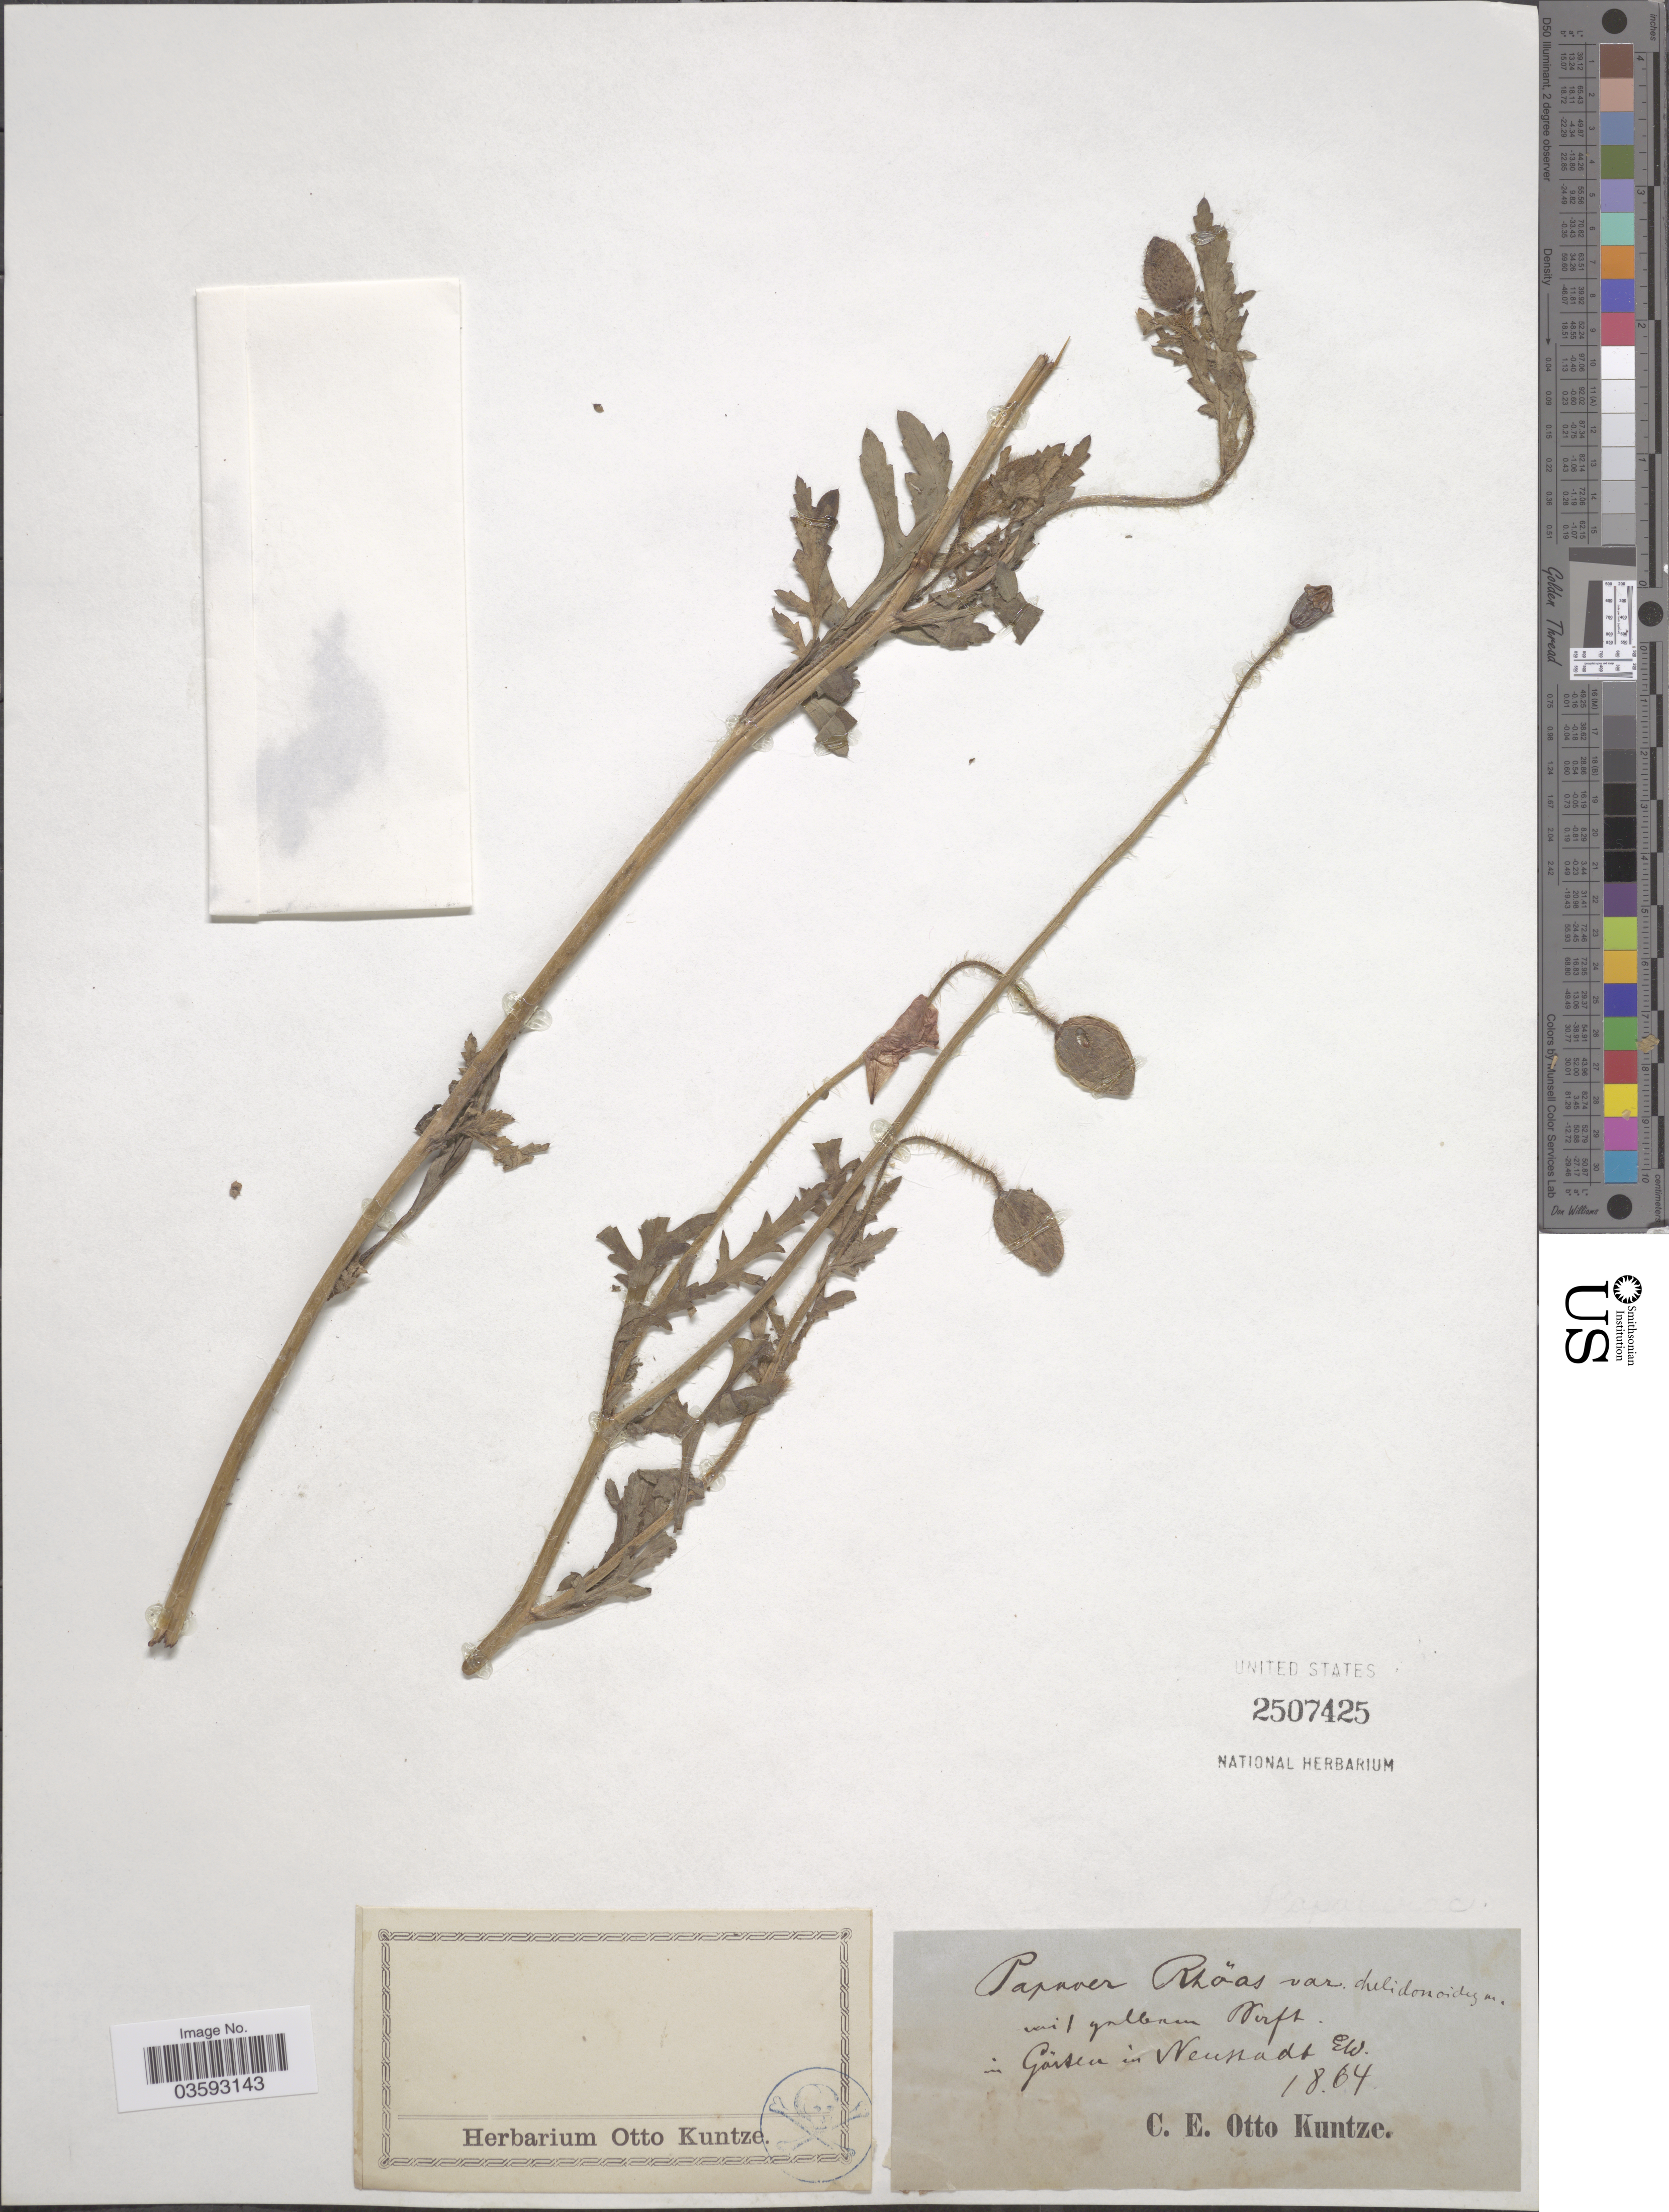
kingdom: Plantae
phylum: Tracheophyta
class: Magnoliopsida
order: Ranunculales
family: Papaveraceae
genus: Papaver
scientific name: Papaver rhoeas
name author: L.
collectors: C.E.O. Kuntze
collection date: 1864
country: Germany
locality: Garten in Neustadt EW.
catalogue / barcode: US 2507425